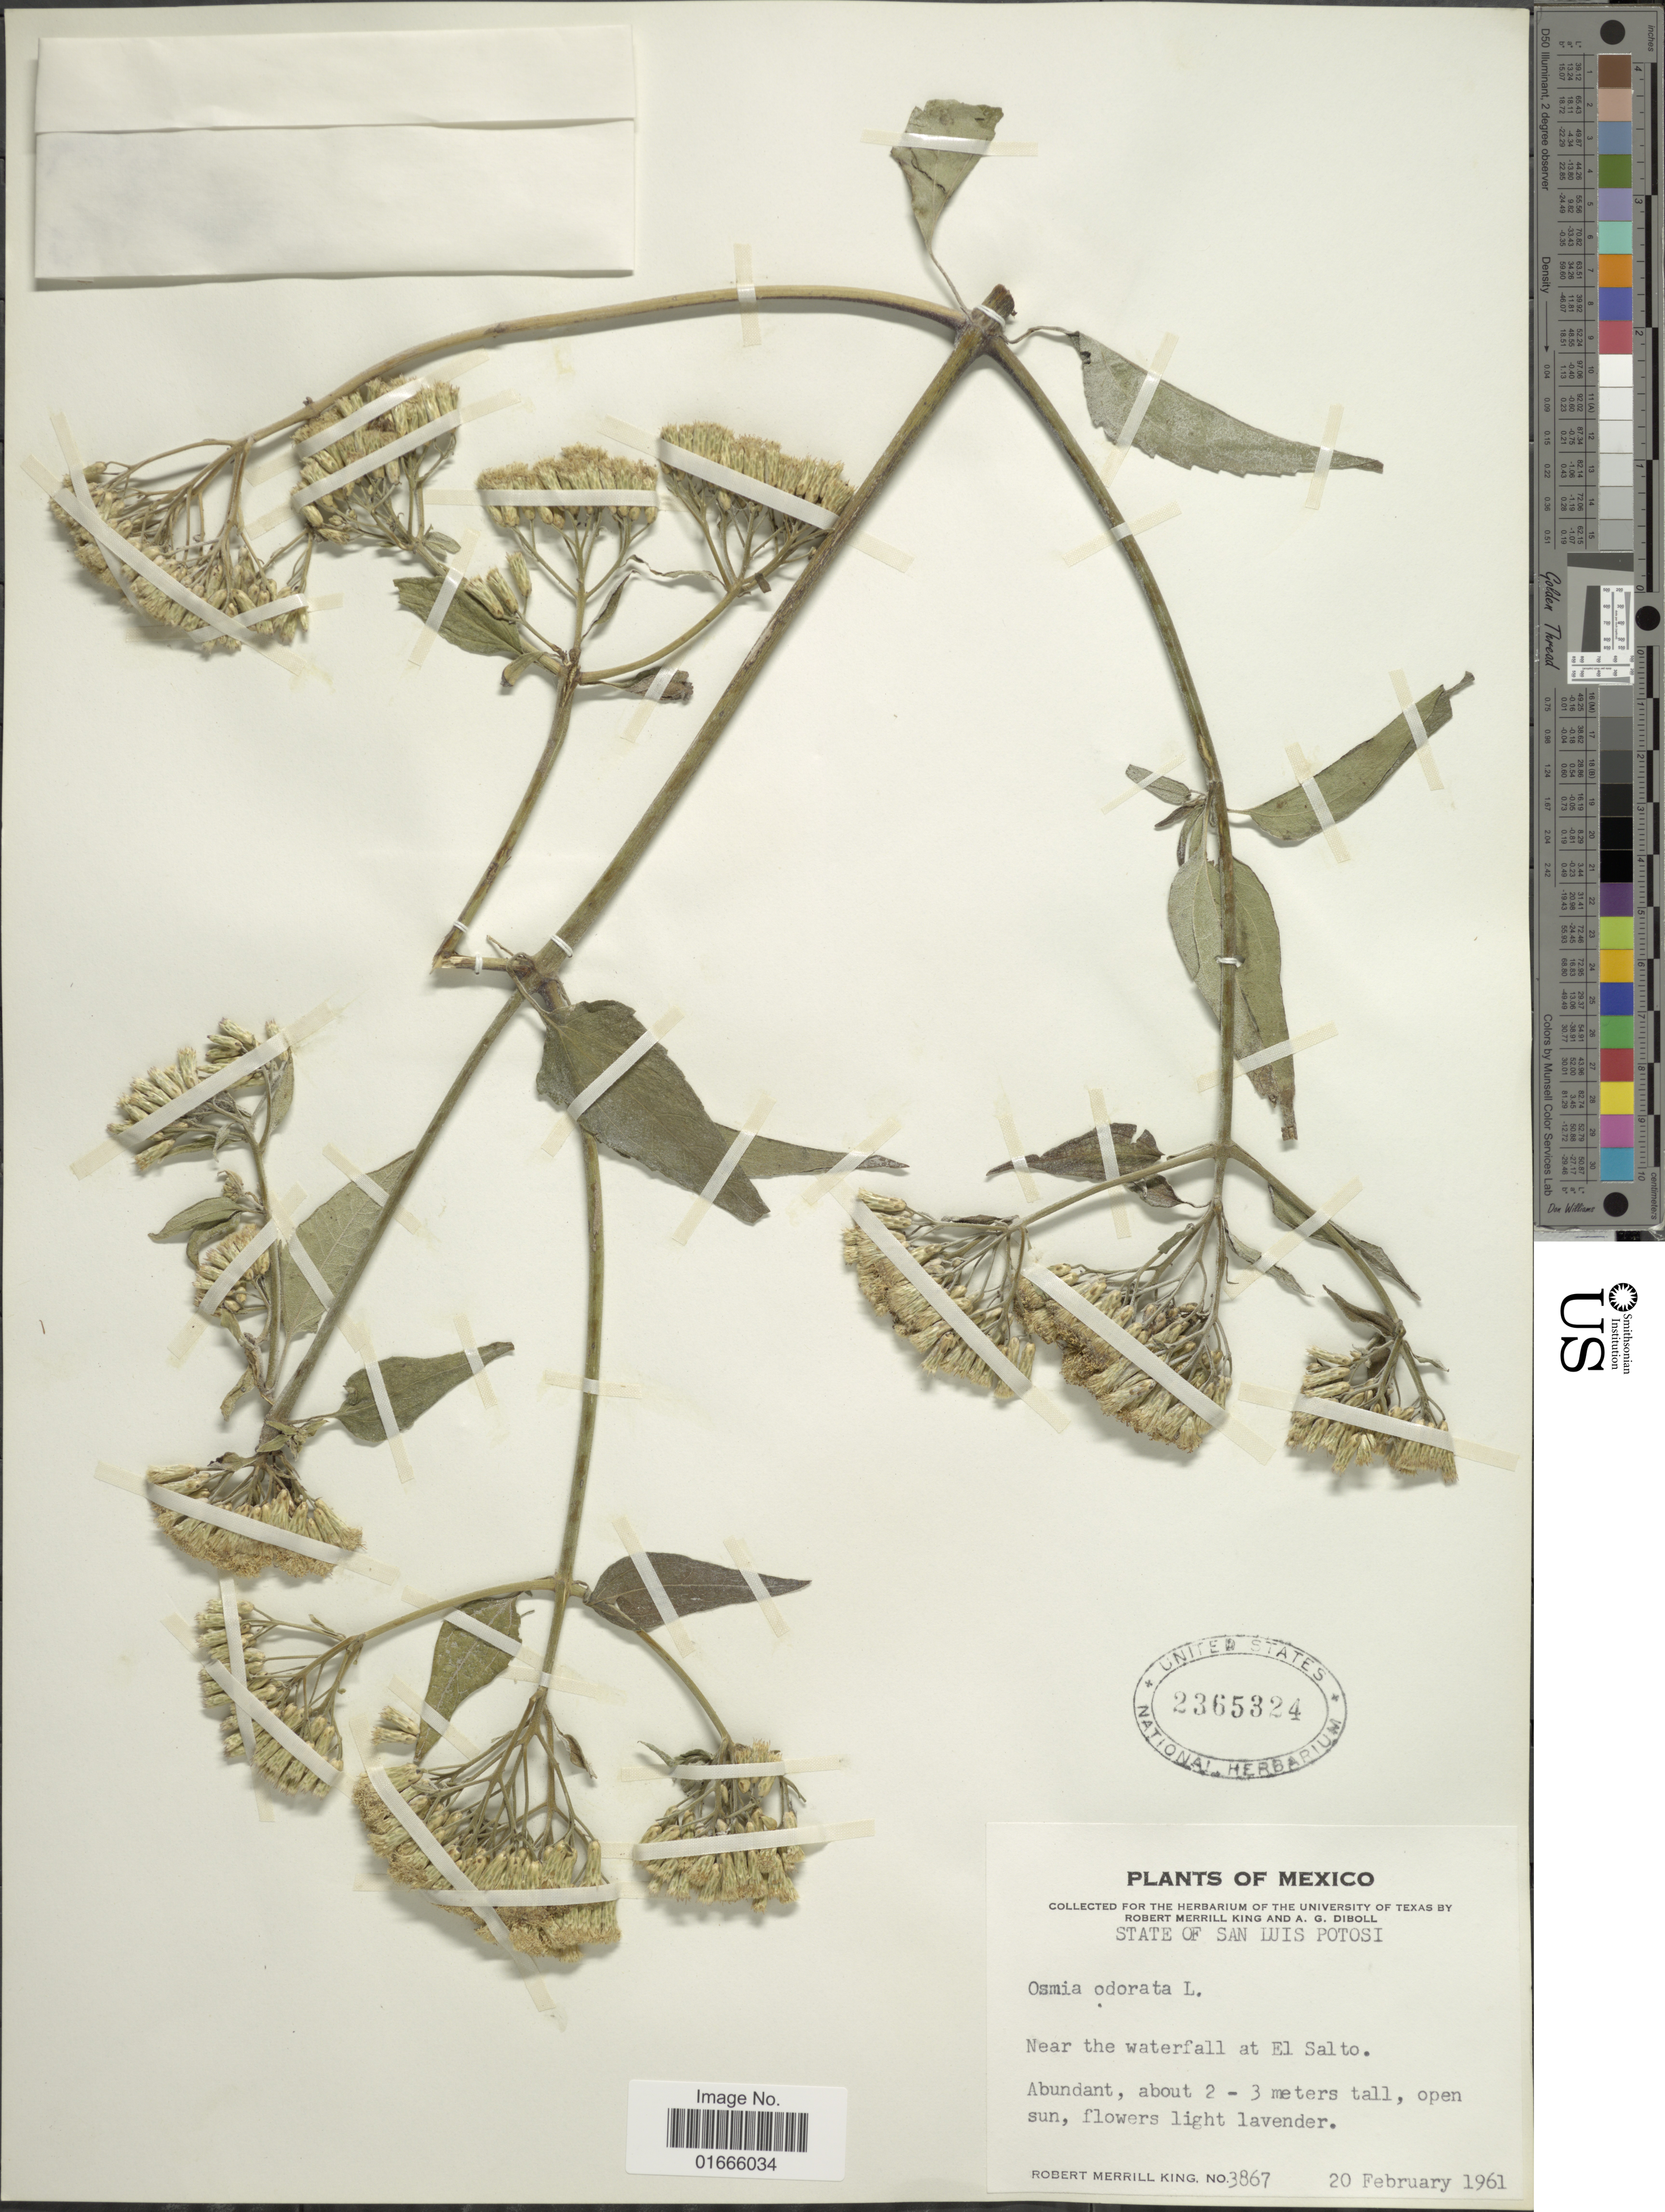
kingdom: Plantae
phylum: Tracheophyta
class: Magnoliopsida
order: Asterales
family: Asteraceae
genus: Chromolaena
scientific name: Chromolaena odorata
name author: (L.) R.M. King & H. Rob.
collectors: R. M. King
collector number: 3867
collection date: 1961-02-20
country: Mexico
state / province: San Luis Potosí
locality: Near the waterfall at El Salto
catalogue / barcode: US 2365324